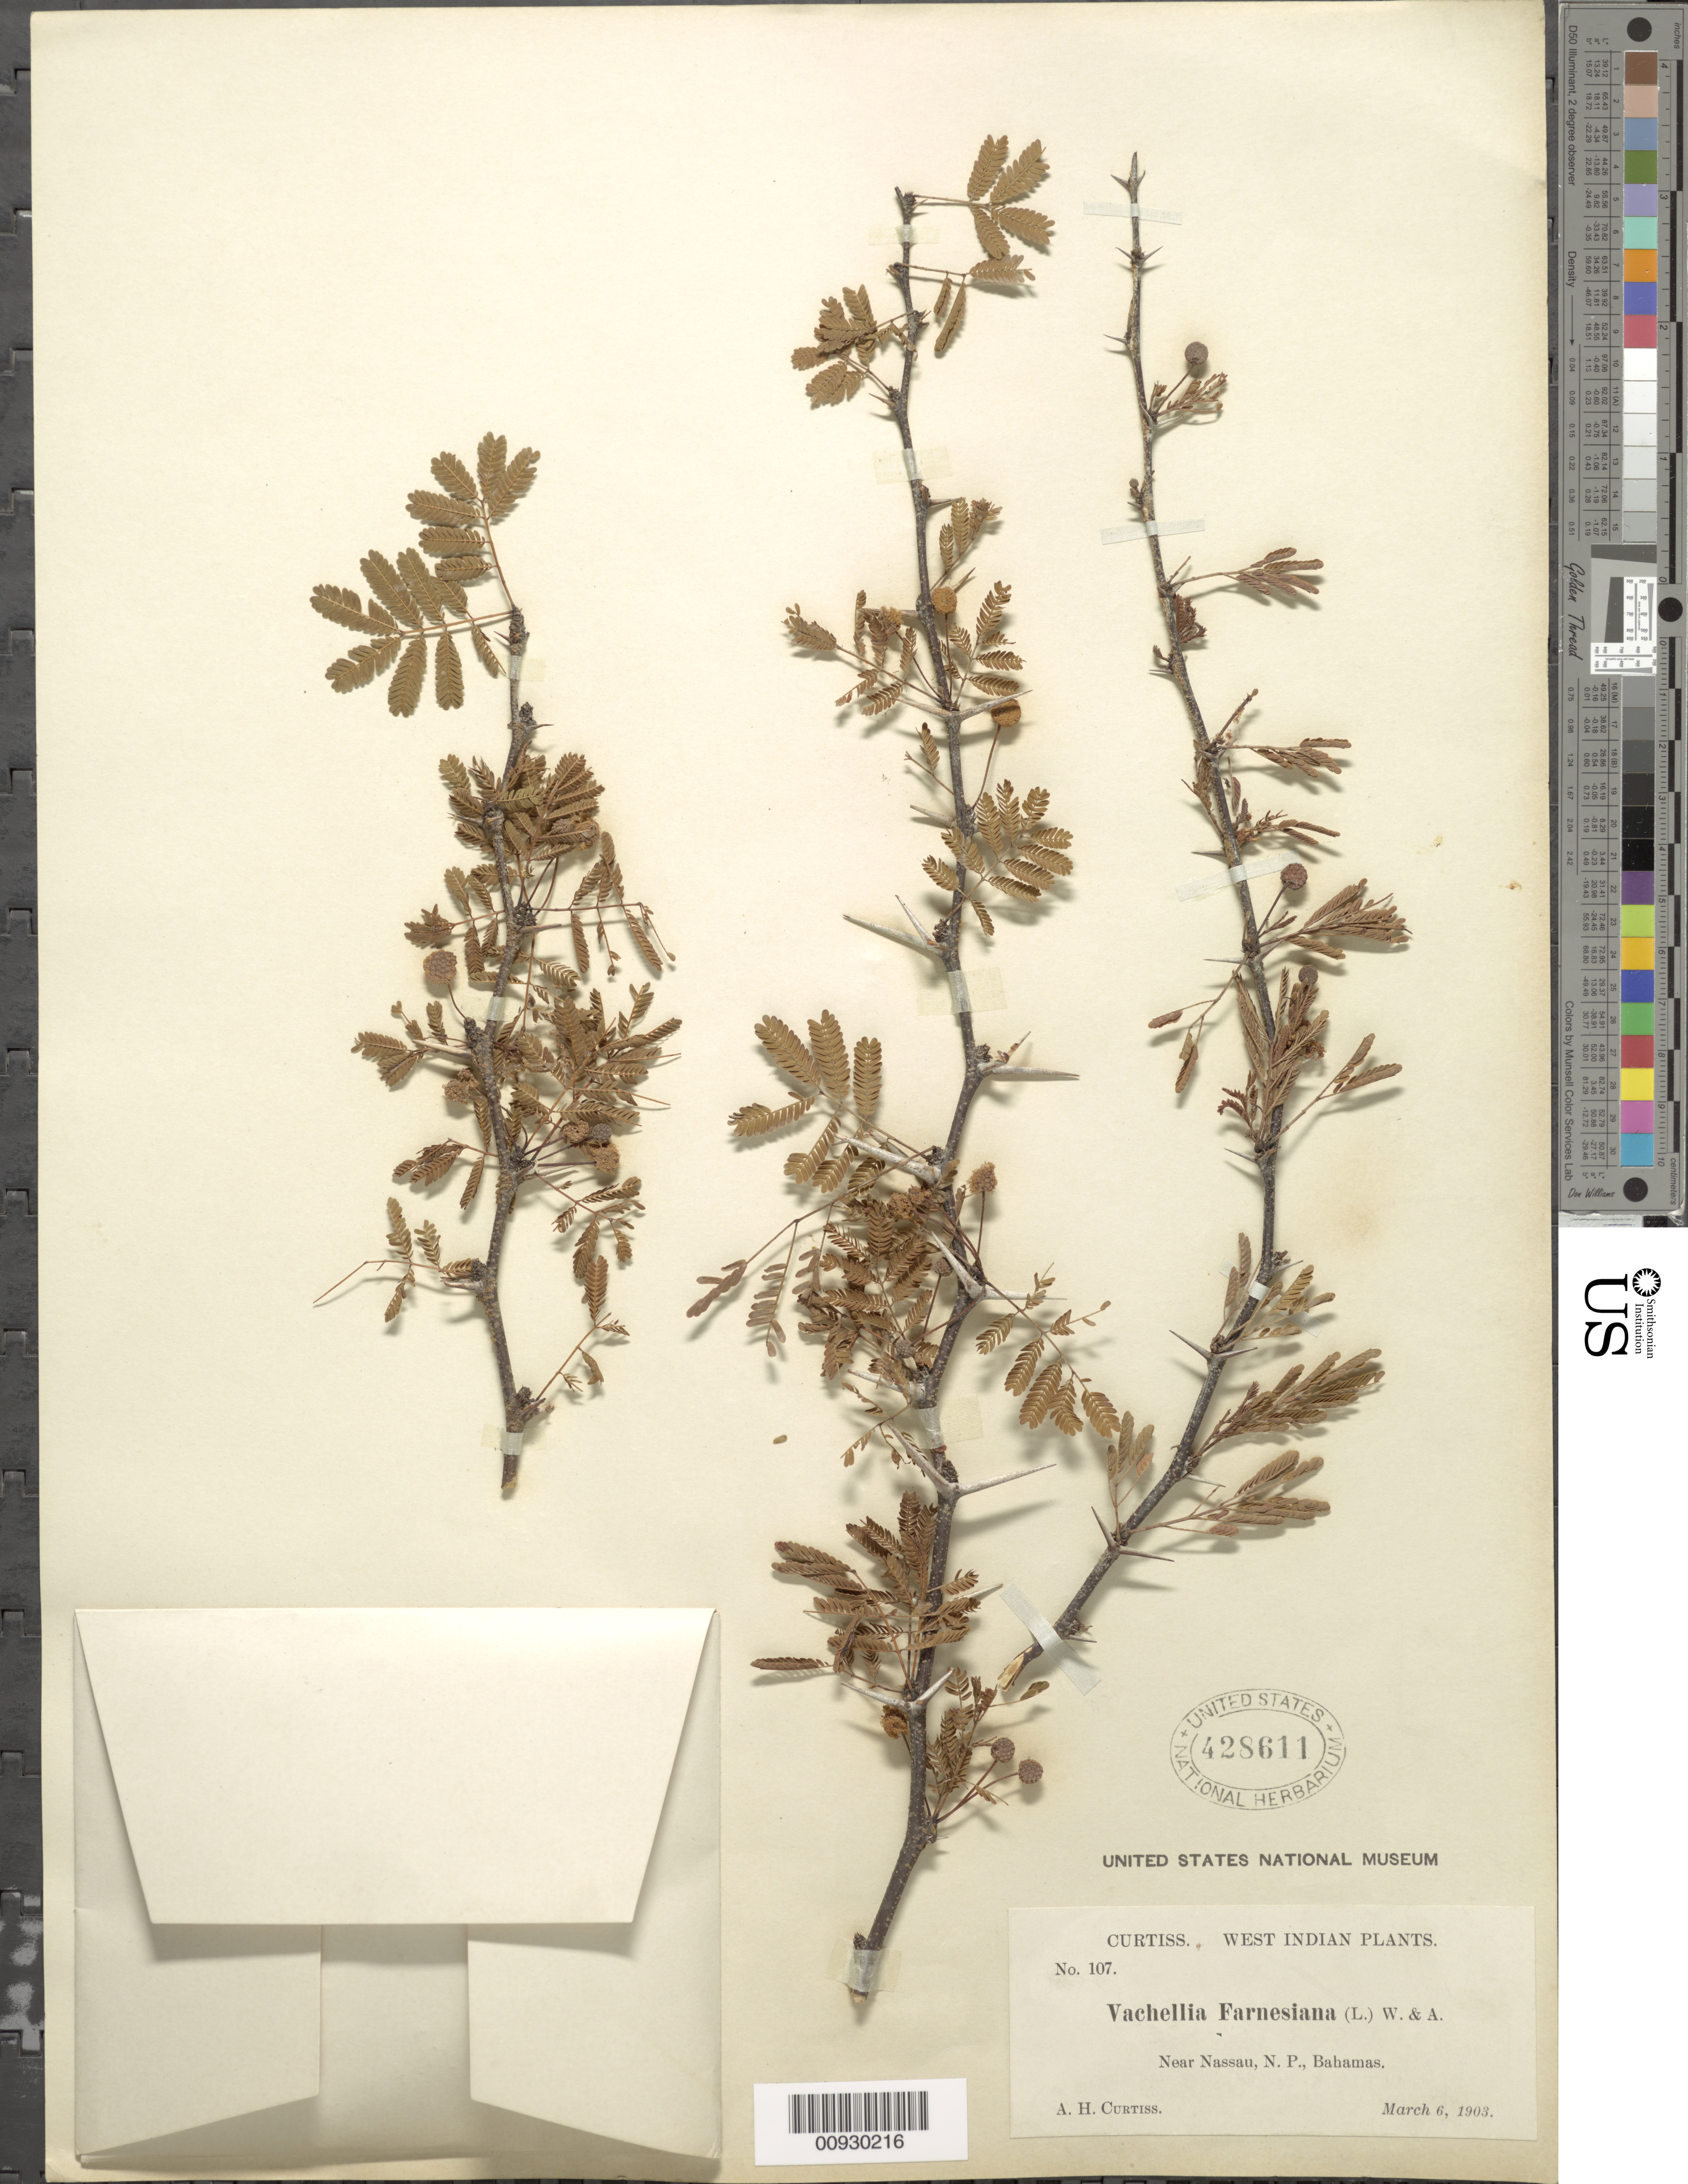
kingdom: Plantae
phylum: Tracheophyta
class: Magnoliopsida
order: Fabales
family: Fabaceae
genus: Vachellia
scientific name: Vachellia farnesiana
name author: (L.) Wight & Arn.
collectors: A. H. Curtiss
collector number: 107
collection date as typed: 06 Mar 1903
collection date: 1903-03-06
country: Bahamas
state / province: New Providence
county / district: Nassau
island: New Providence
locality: Near Nassau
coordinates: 0 N, 0 E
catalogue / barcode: US 428611